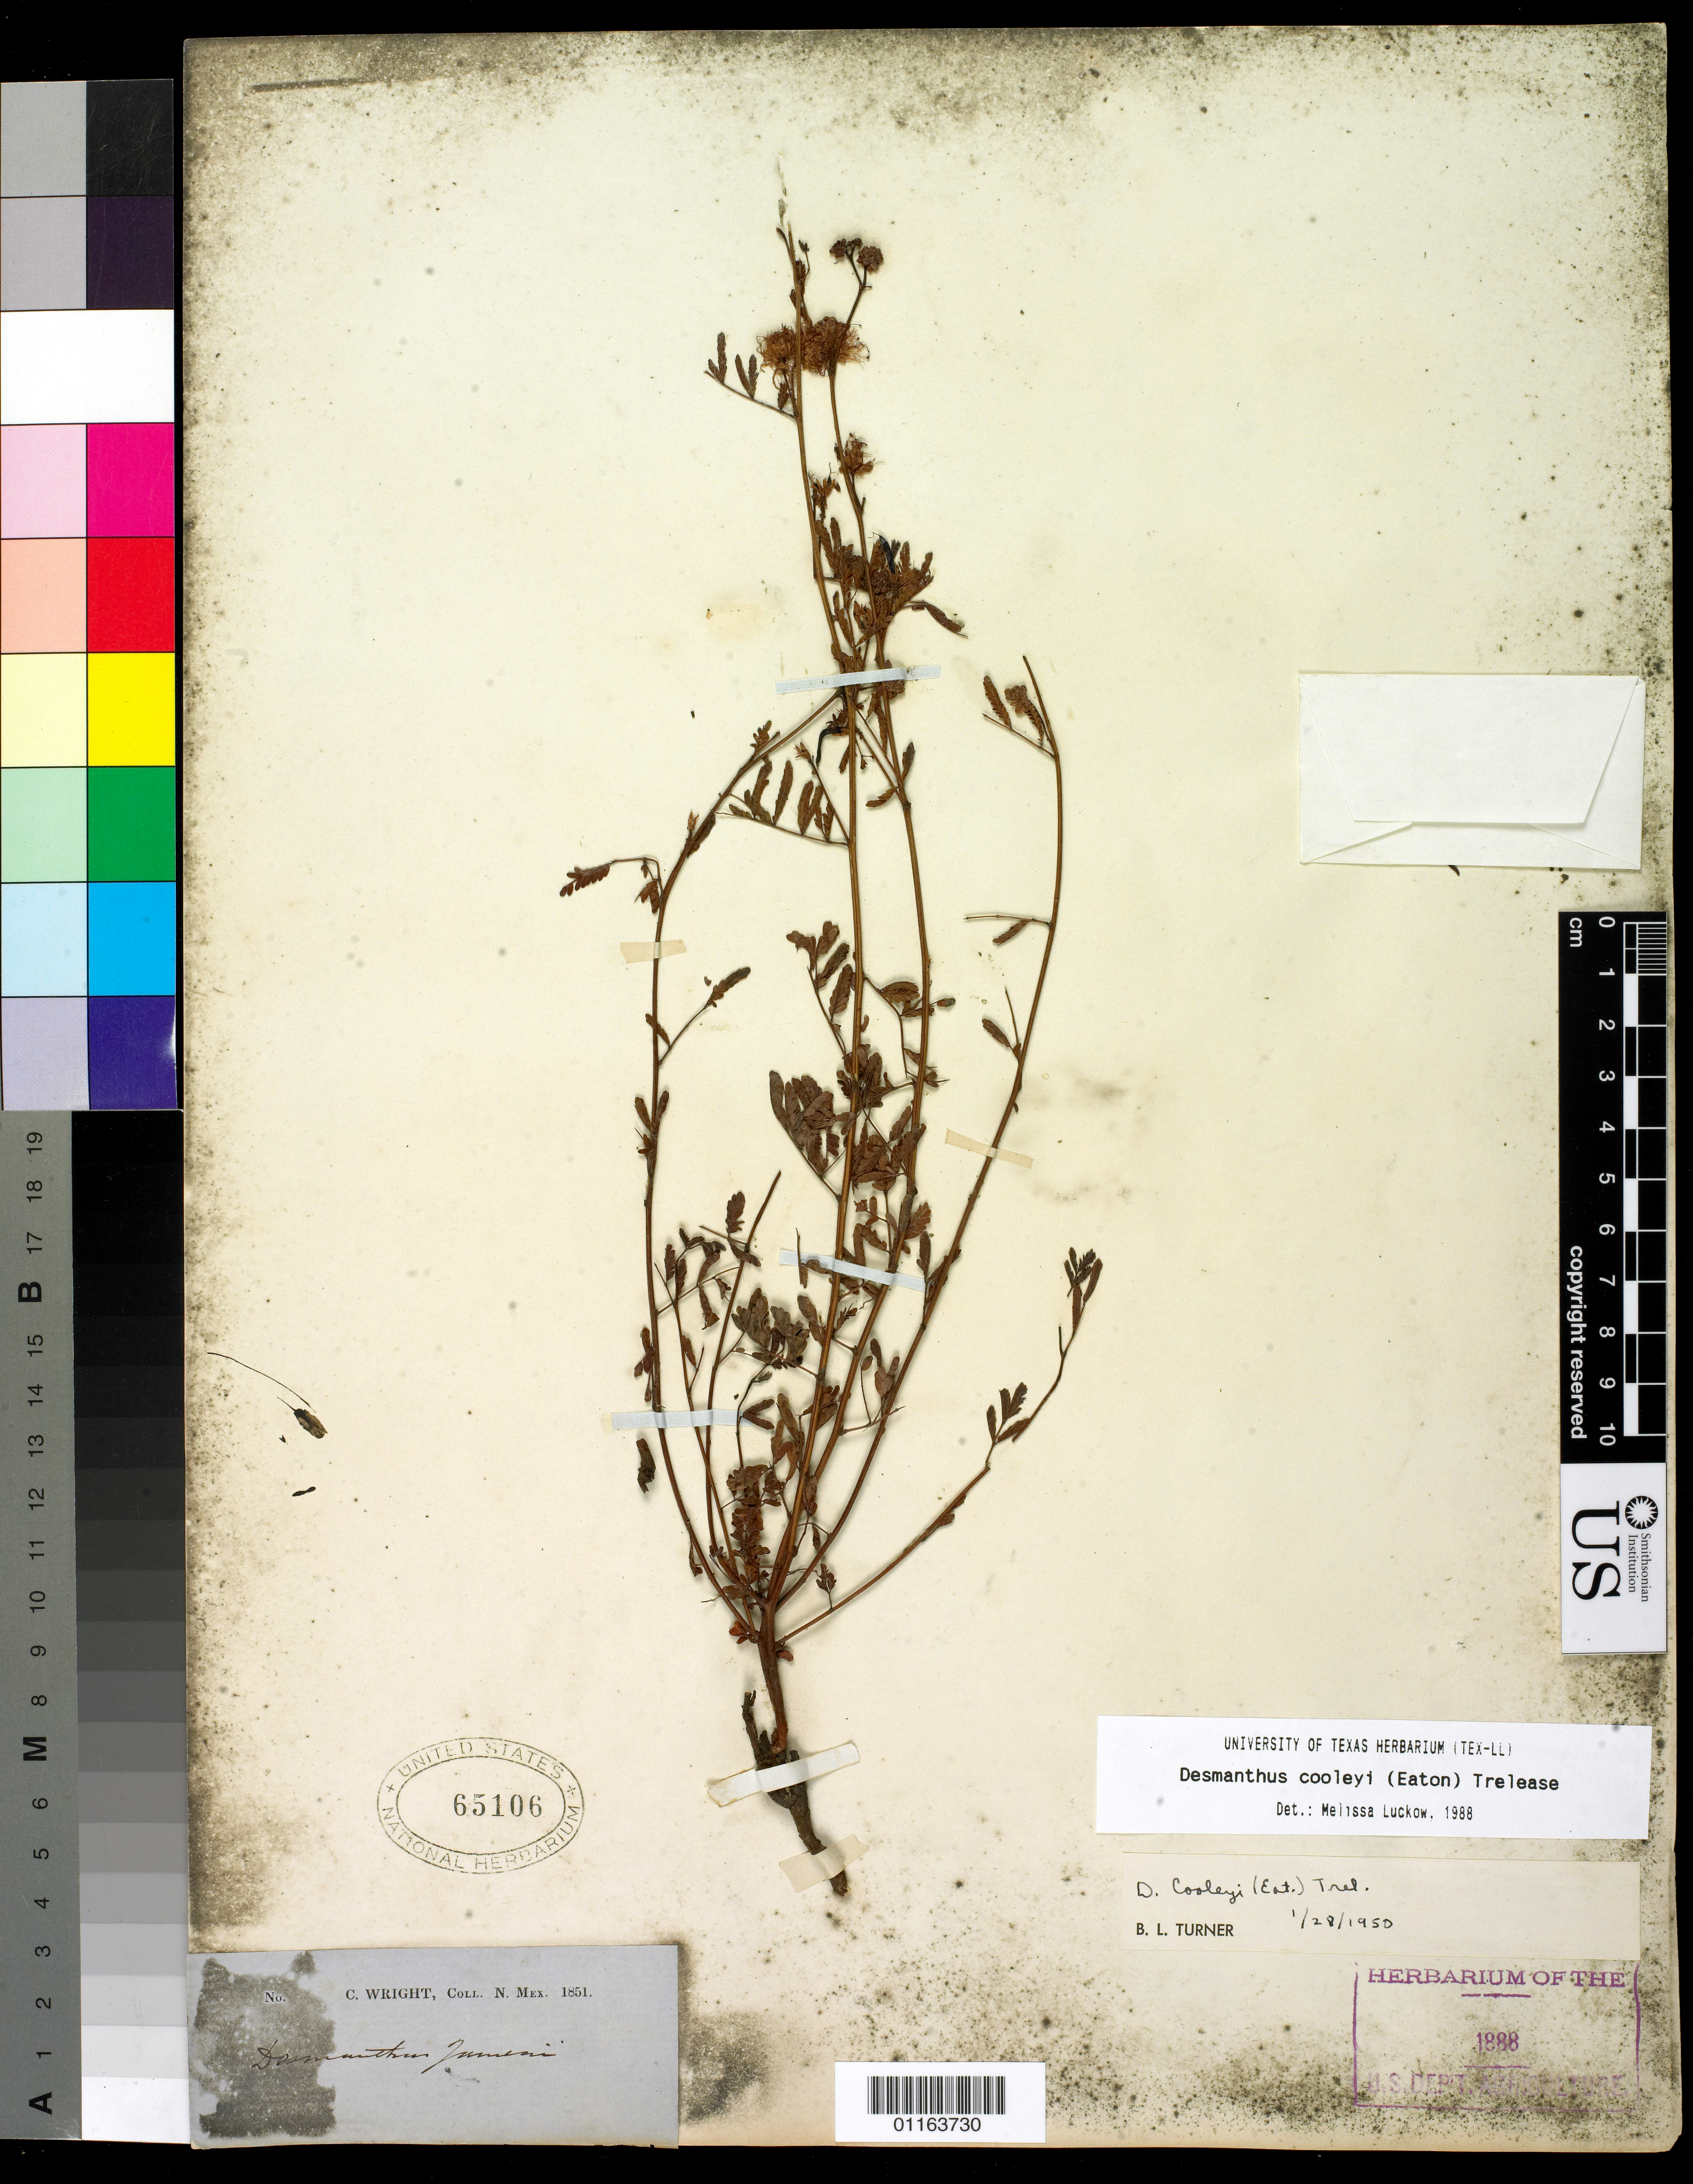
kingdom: Plantae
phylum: Tracheophyta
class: Magnoliopsida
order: Fabales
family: Fabaceae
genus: Desmanthus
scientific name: Desmanthus cooleyi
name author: (Eaton) Trel.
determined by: Luckow, M. A.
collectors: C. Wright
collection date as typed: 1851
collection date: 1851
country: United States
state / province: New Mexico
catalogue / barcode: US 65106